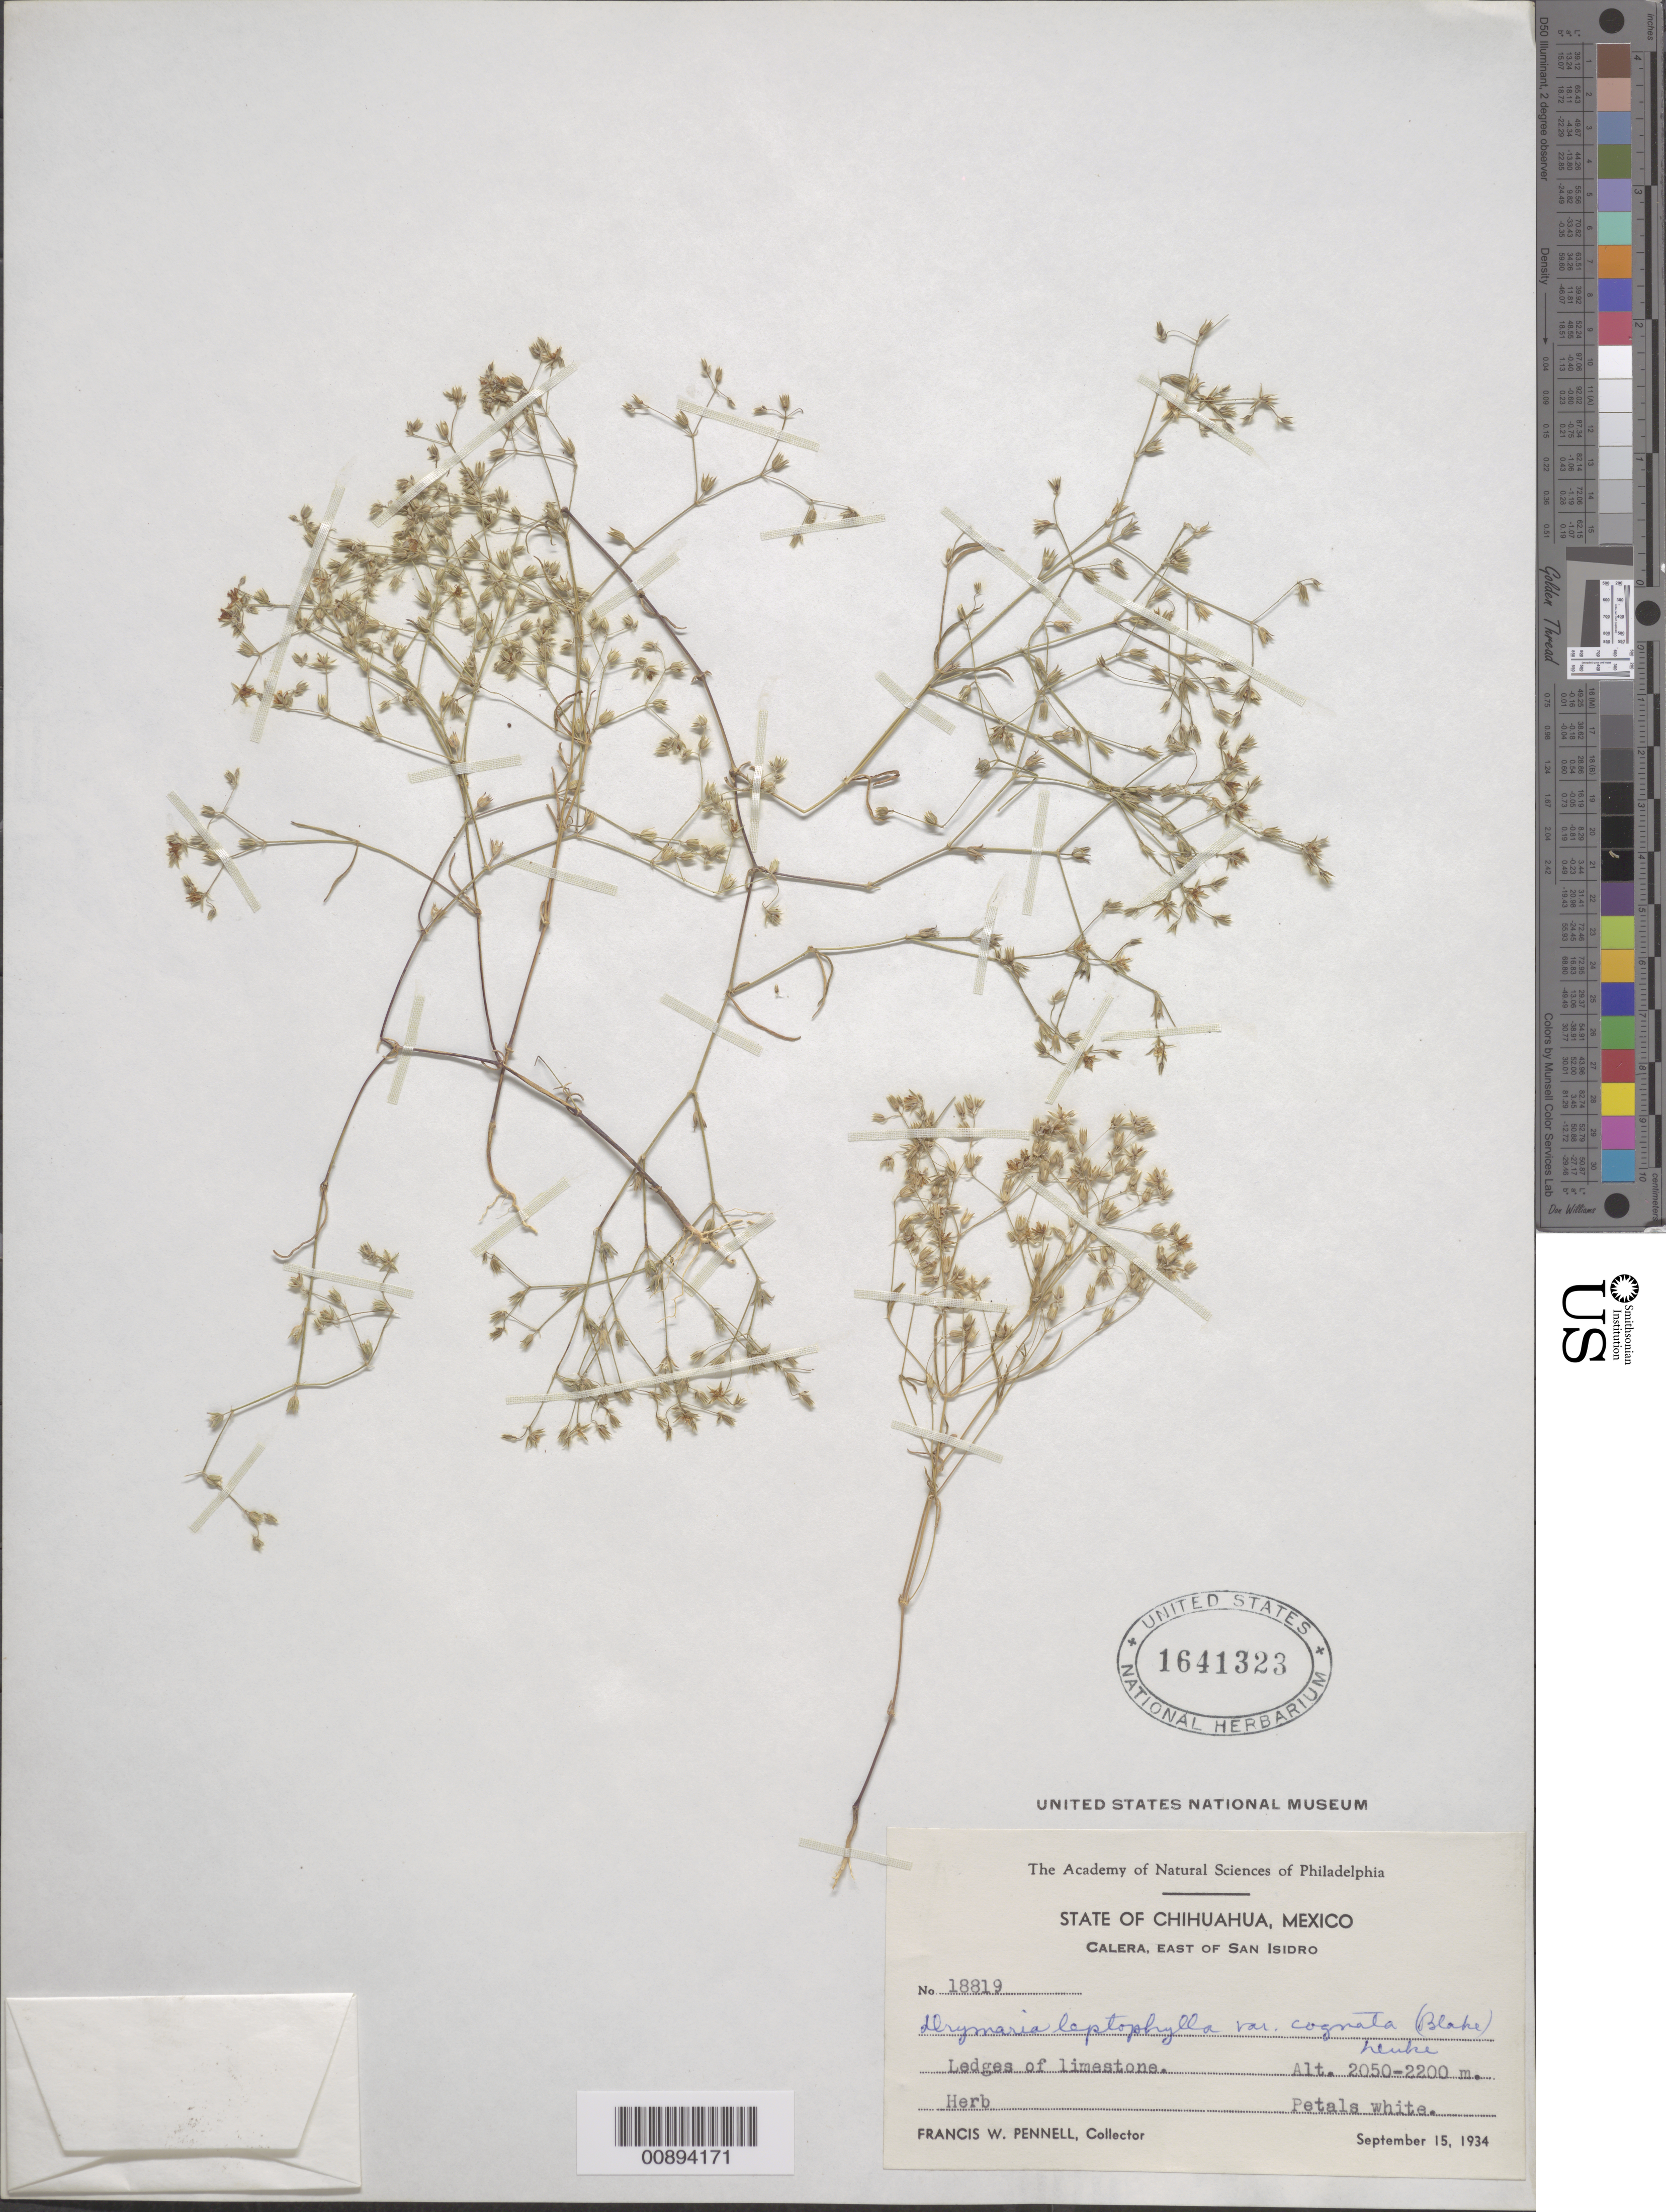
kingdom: Plantae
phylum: Tracheophyta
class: Magnoliopsida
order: Caryophyllales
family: Caryophyllaceae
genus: Drymaria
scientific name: Drymaria leptophylla var. cognata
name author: (S.F. Blake) J.A. Duke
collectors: F. W. Pennell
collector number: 18819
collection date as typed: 15 Sep 1934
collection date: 1934-09-15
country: Mexico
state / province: Chihuahua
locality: Calera, east of San Isidro, Chihuahua.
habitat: Ledges of limestone.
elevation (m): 2200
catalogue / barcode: US 1641323